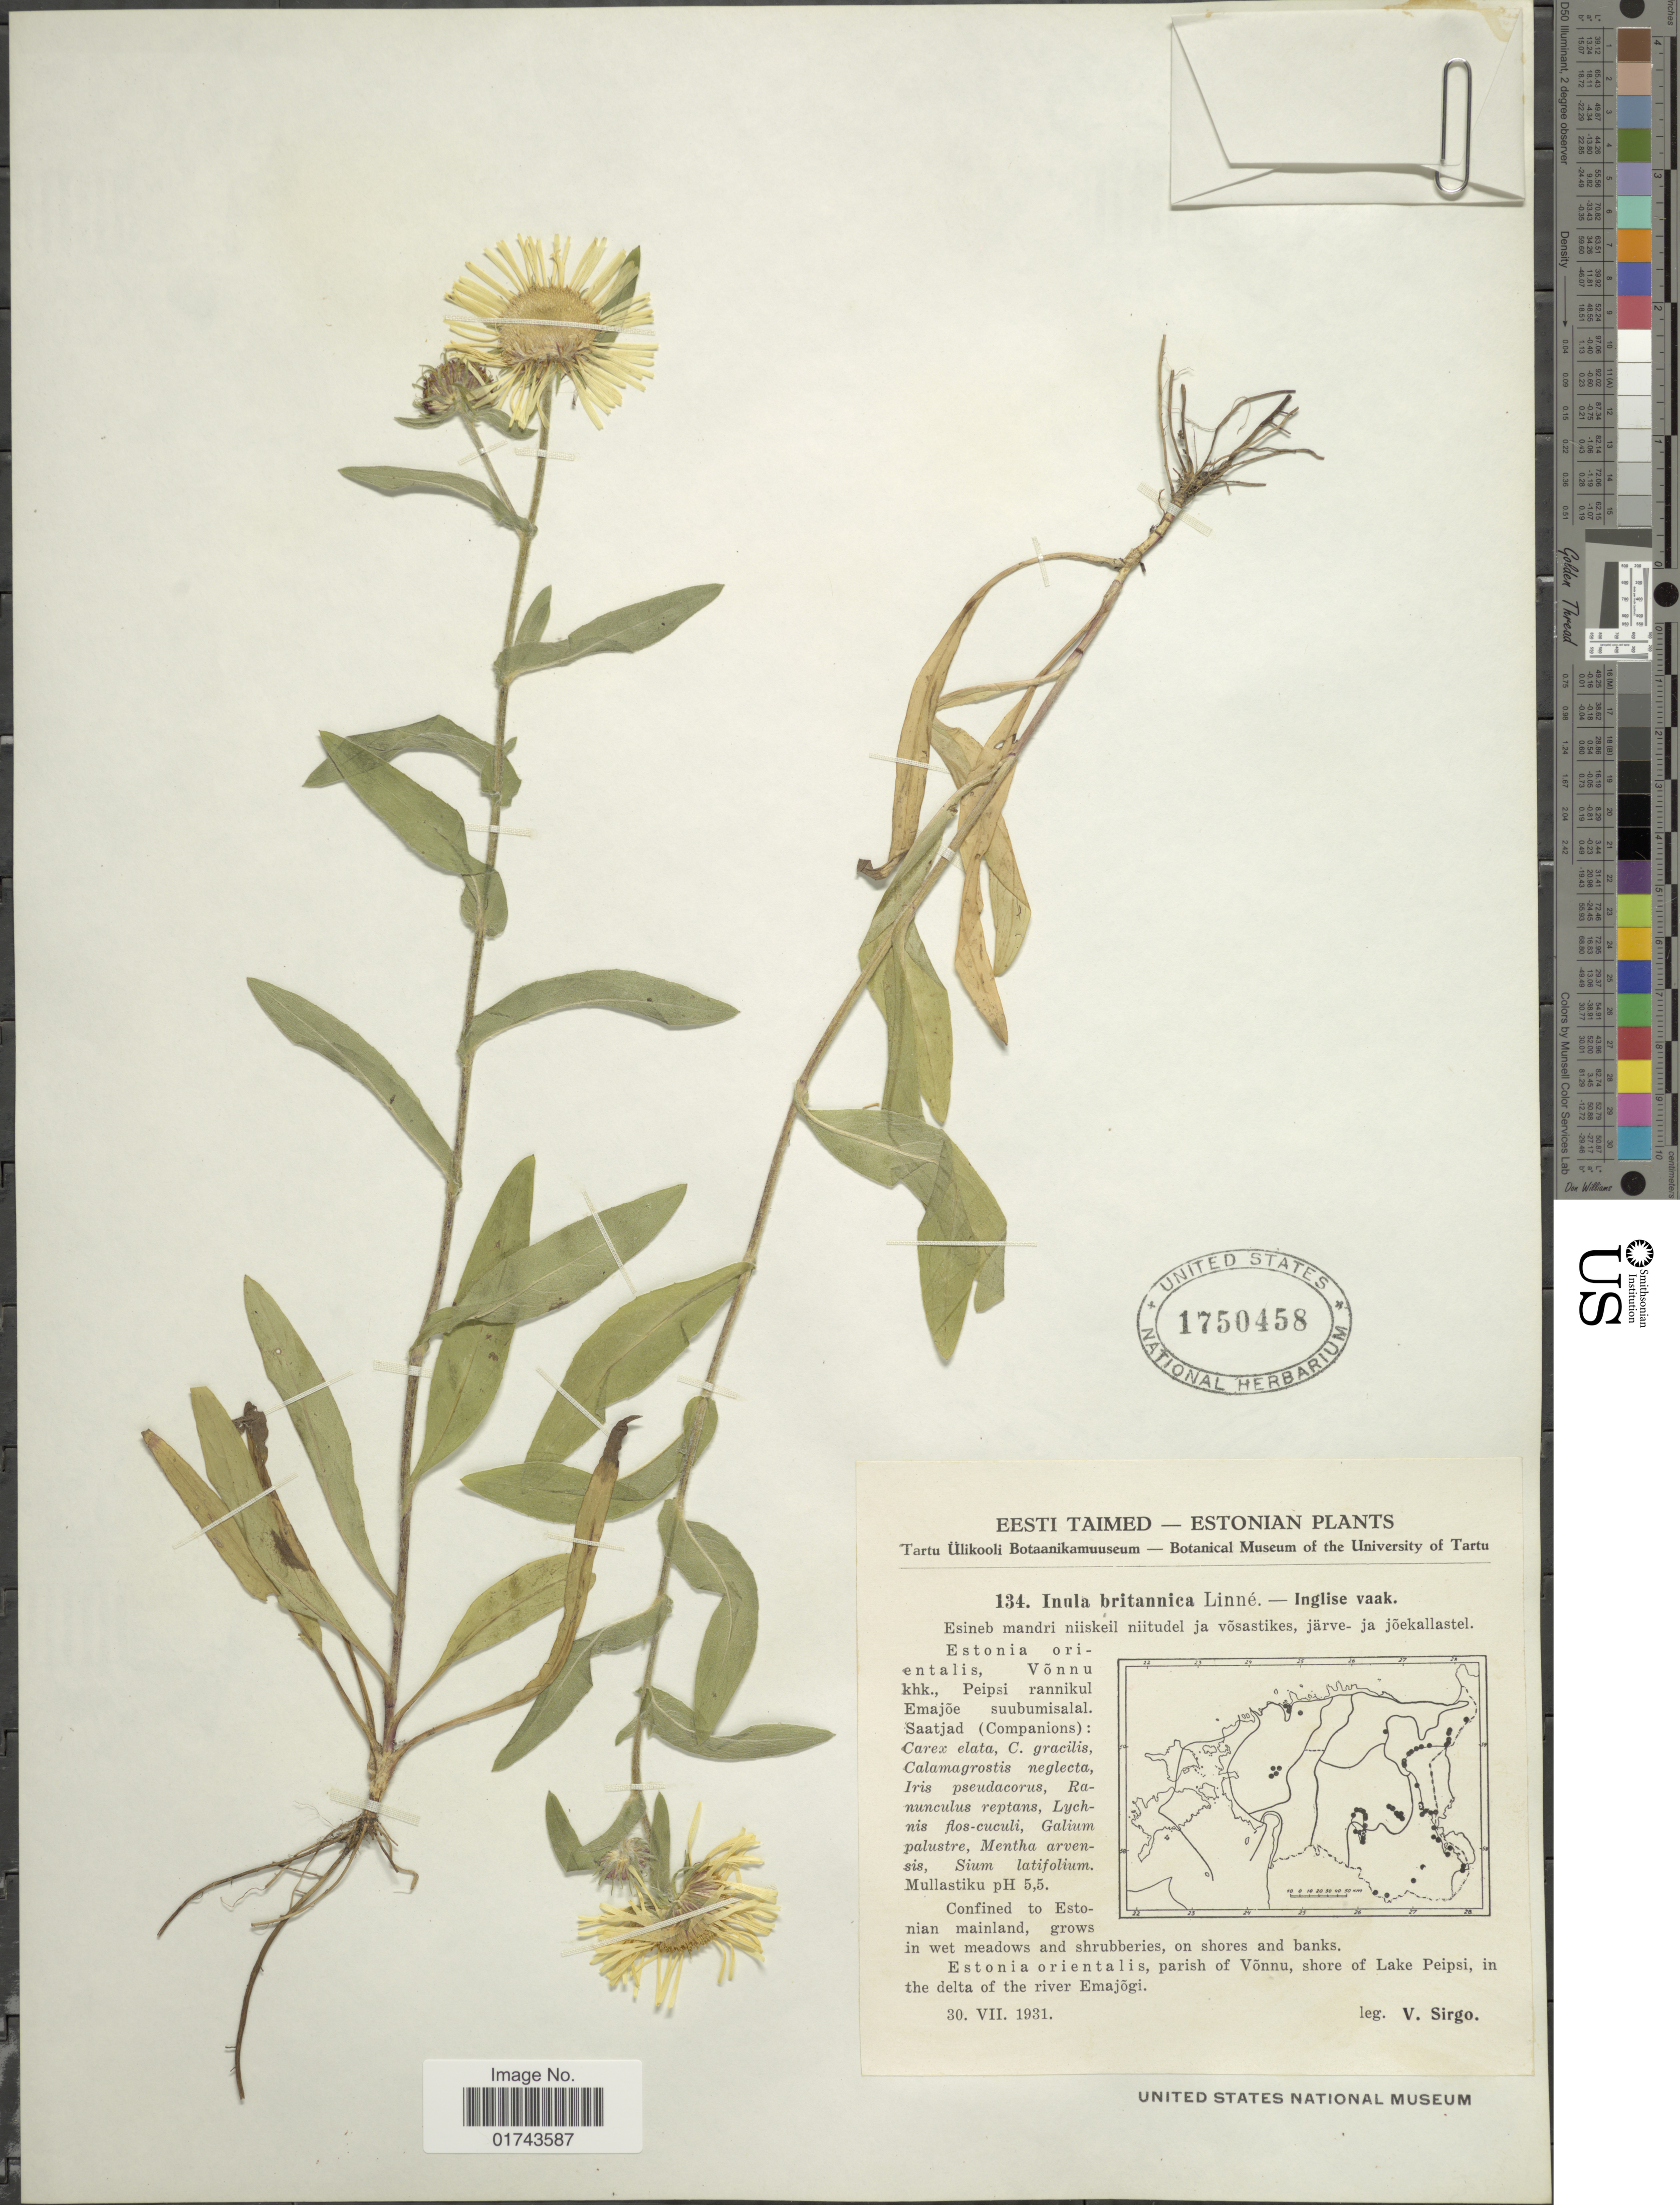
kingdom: Plantae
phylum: Tracheophyta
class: Magnoliopsida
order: Asterales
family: Asteraceae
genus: Inula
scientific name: Inula britannica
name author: L.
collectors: V. Sirgo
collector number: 134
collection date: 1931-07-30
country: Estonia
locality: Parish of Vonnu, shore of Lake Peipsi, in the delta of the river Emajogi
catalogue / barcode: US 1750458